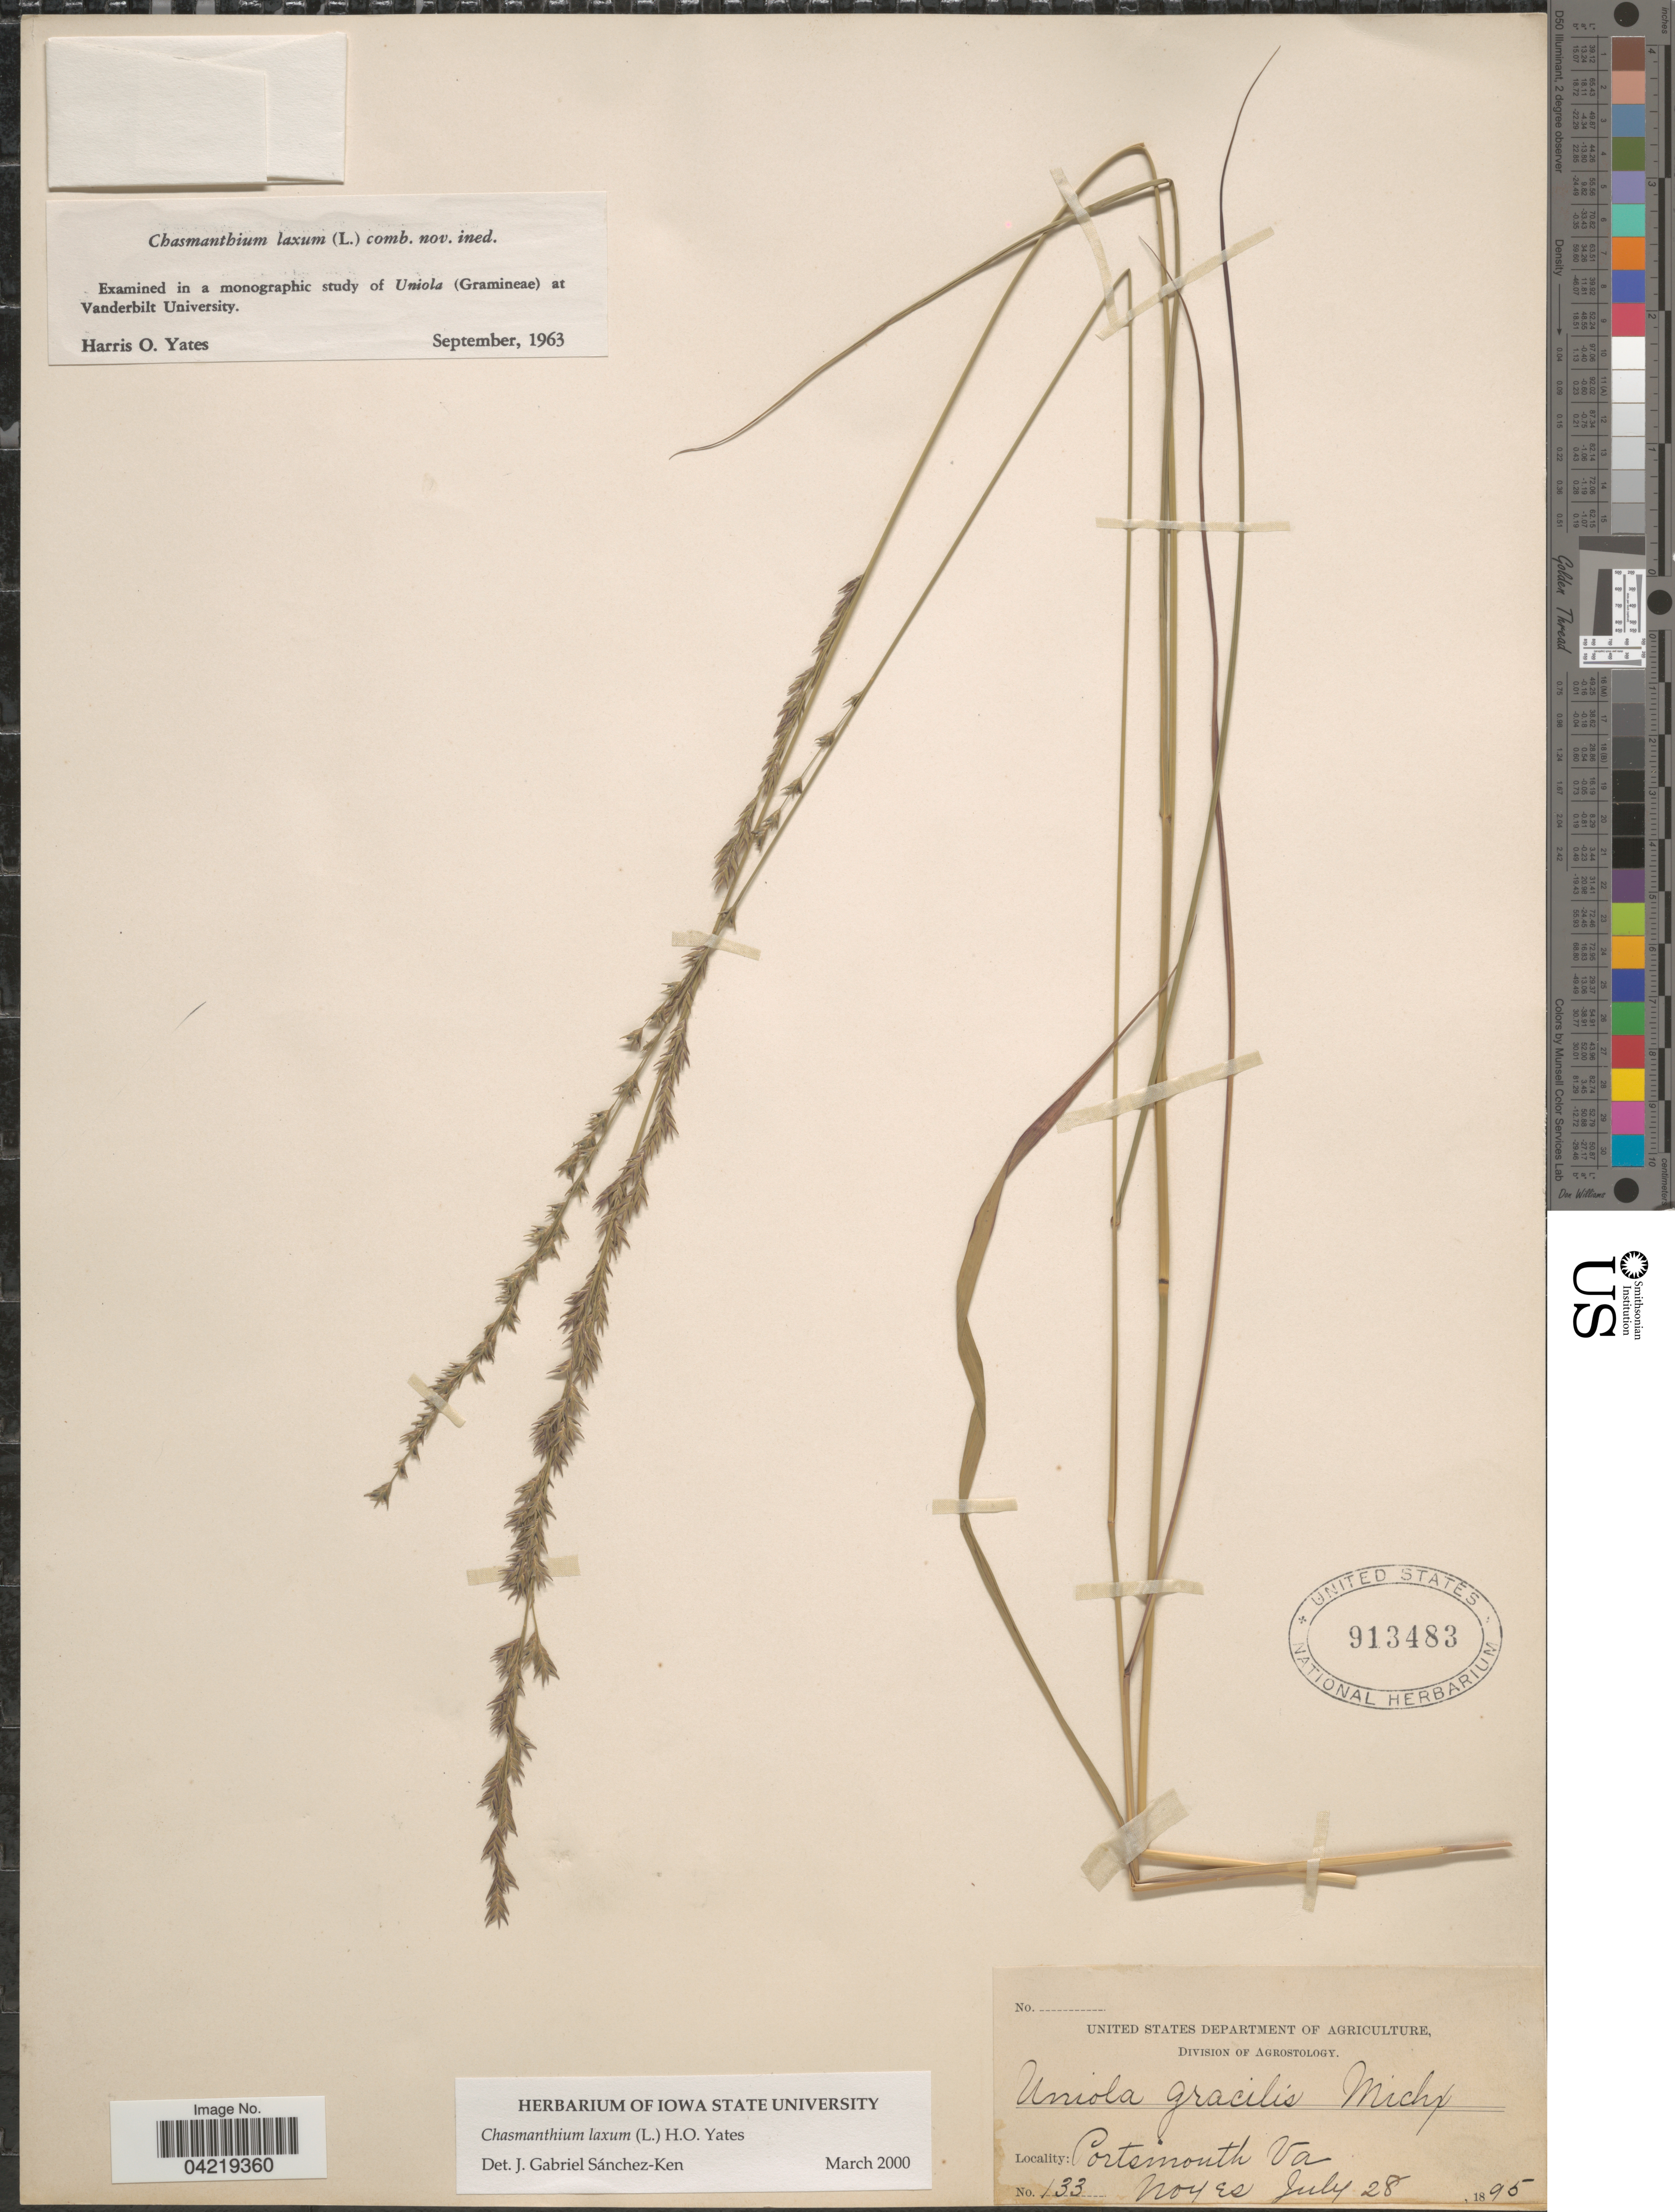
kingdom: Plantae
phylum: Tracheophyta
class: Liliopsida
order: Poales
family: Poaceae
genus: Chasmanthium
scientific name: Chasmanthium laxum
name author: (L.) H.O. Yates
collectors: Noyes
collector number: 133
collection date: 1895-07-28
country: United States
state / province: Virginia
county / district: City of Portsmouth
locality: Portsmouth.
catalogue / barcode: US 913483